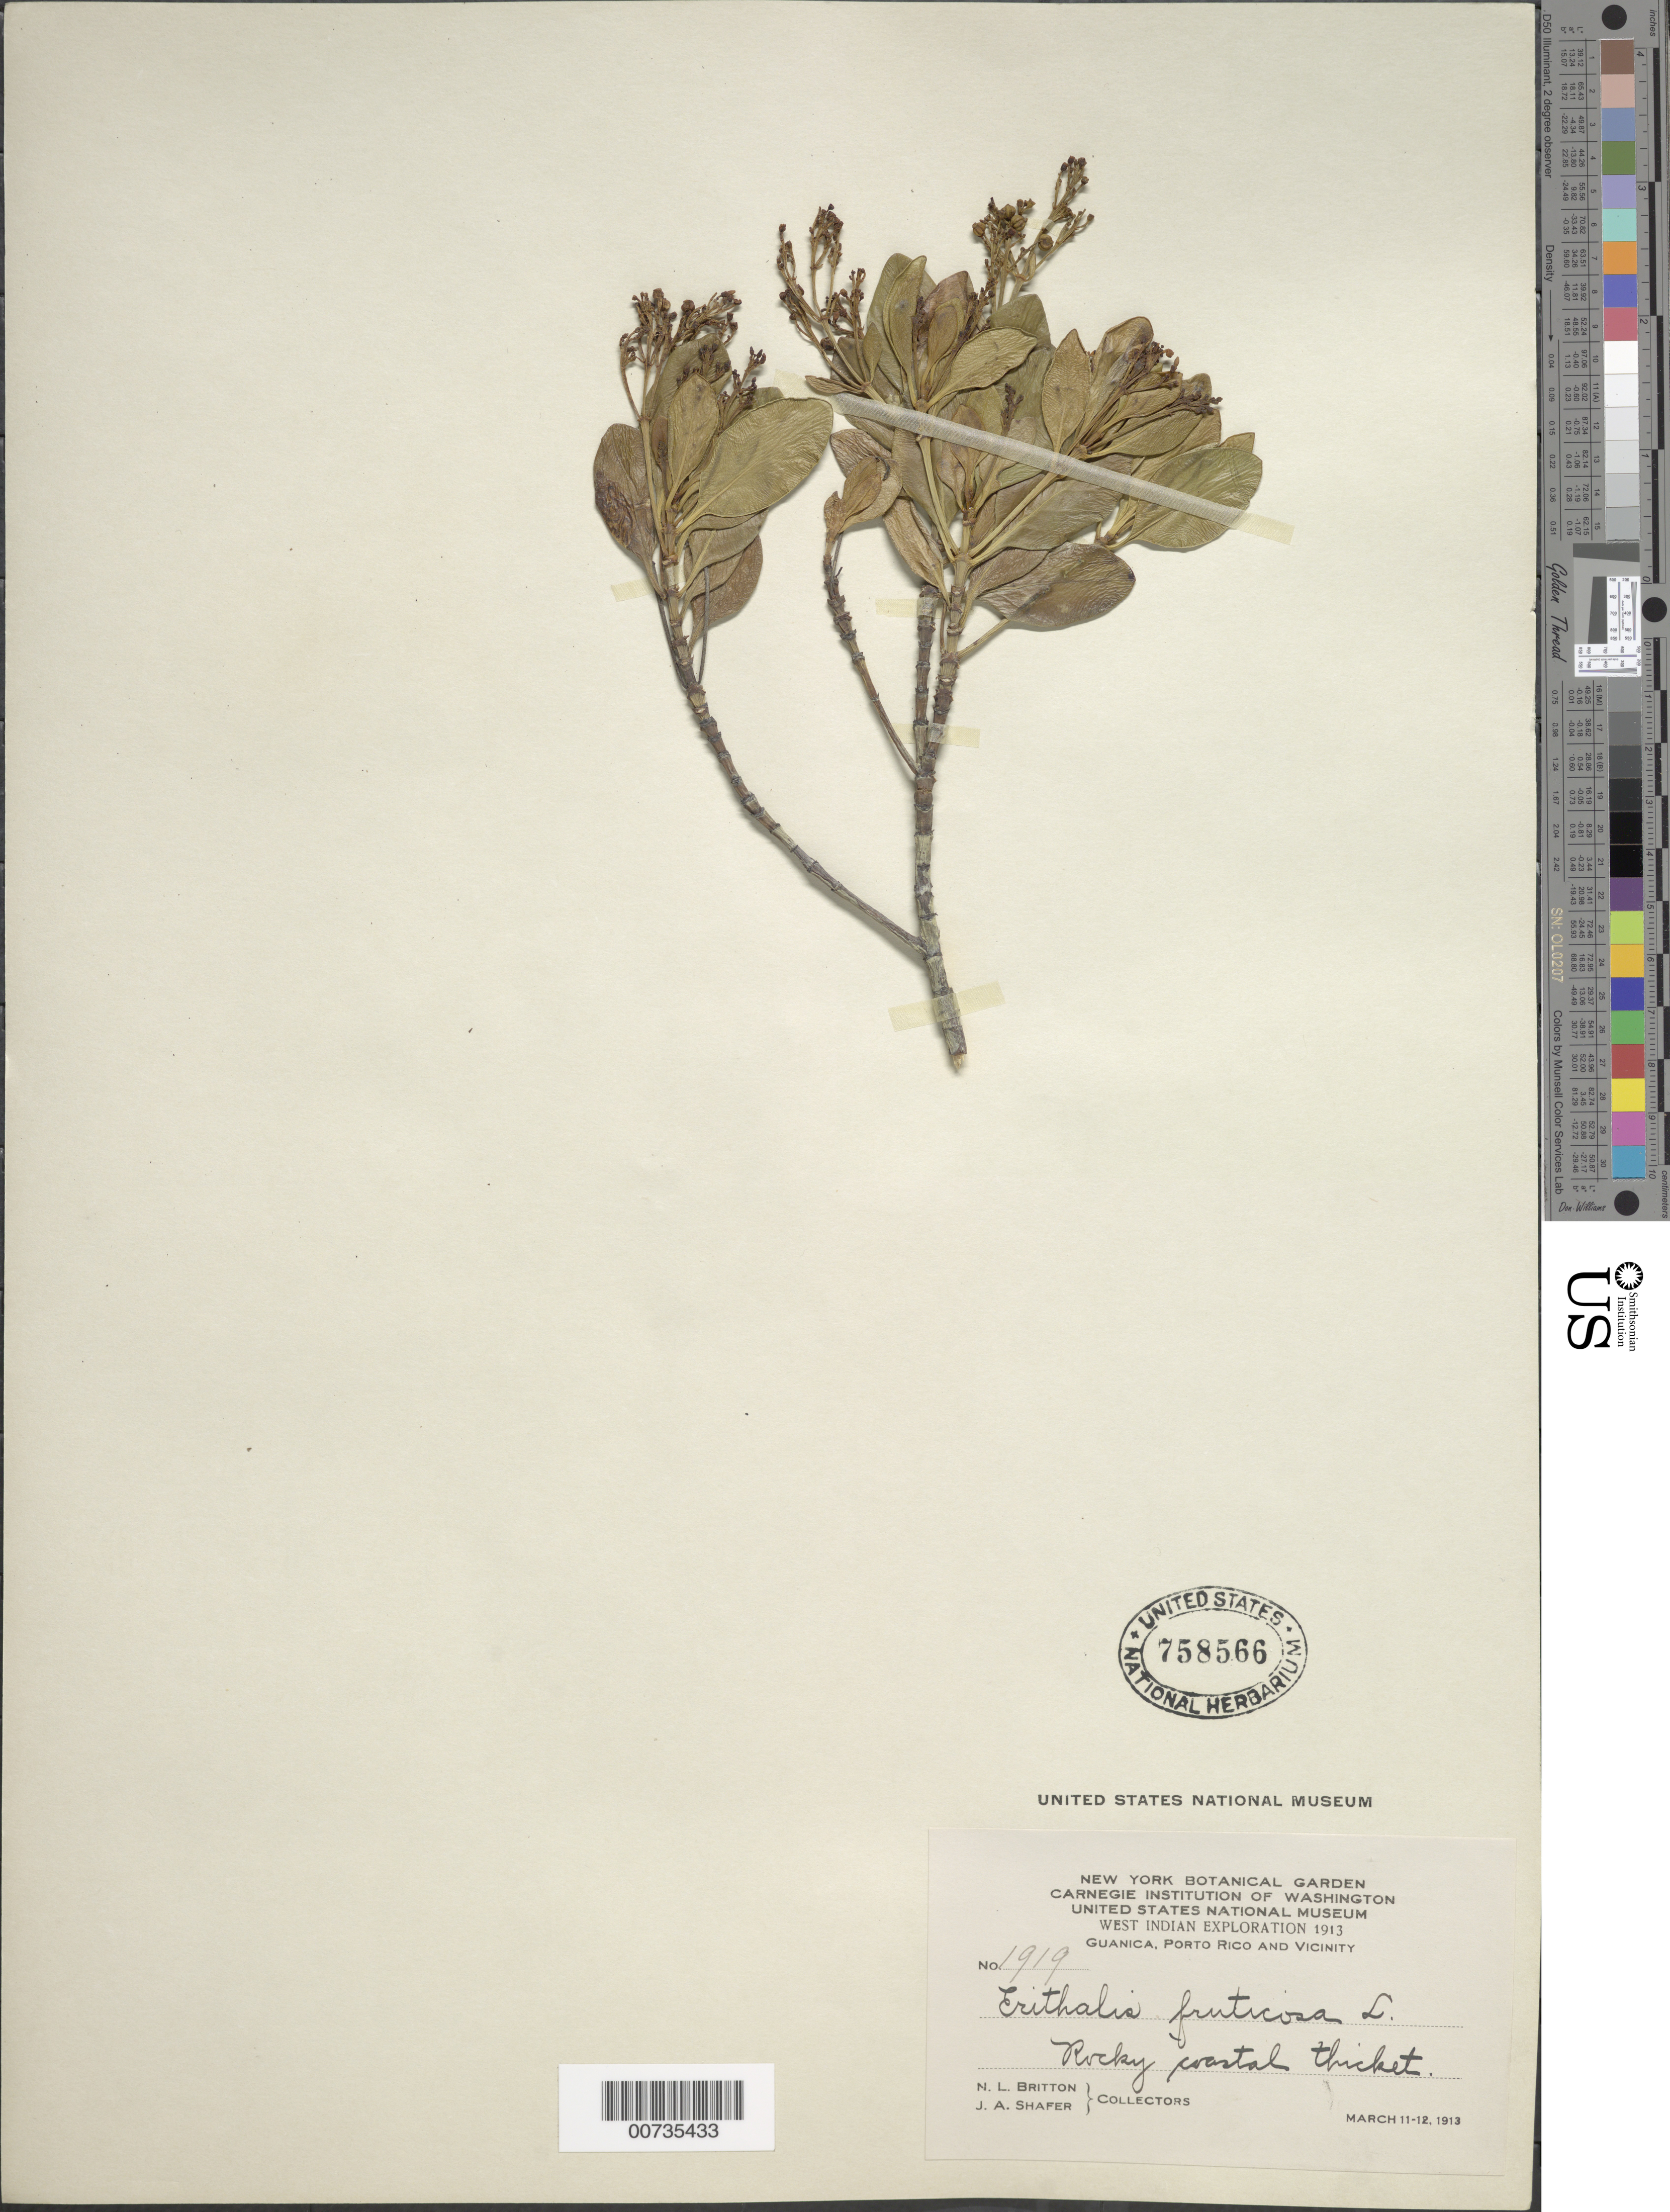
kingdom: Plantae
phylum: Tracheophyta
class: Magnoliopsida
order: Gentianales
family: Rubiaceae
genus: Erithalis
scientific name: Erithalis fruticosa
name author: L.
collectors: N. Britton & J. A. Shafer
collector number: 1919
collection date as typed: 11 Mar 1913 to 12 Mar 1913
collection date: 1913-03-11/1913-03-12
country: Puerto Rico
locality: Guanica and vicinity.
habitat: Rocky coastal thicket.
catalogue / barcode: US 758566